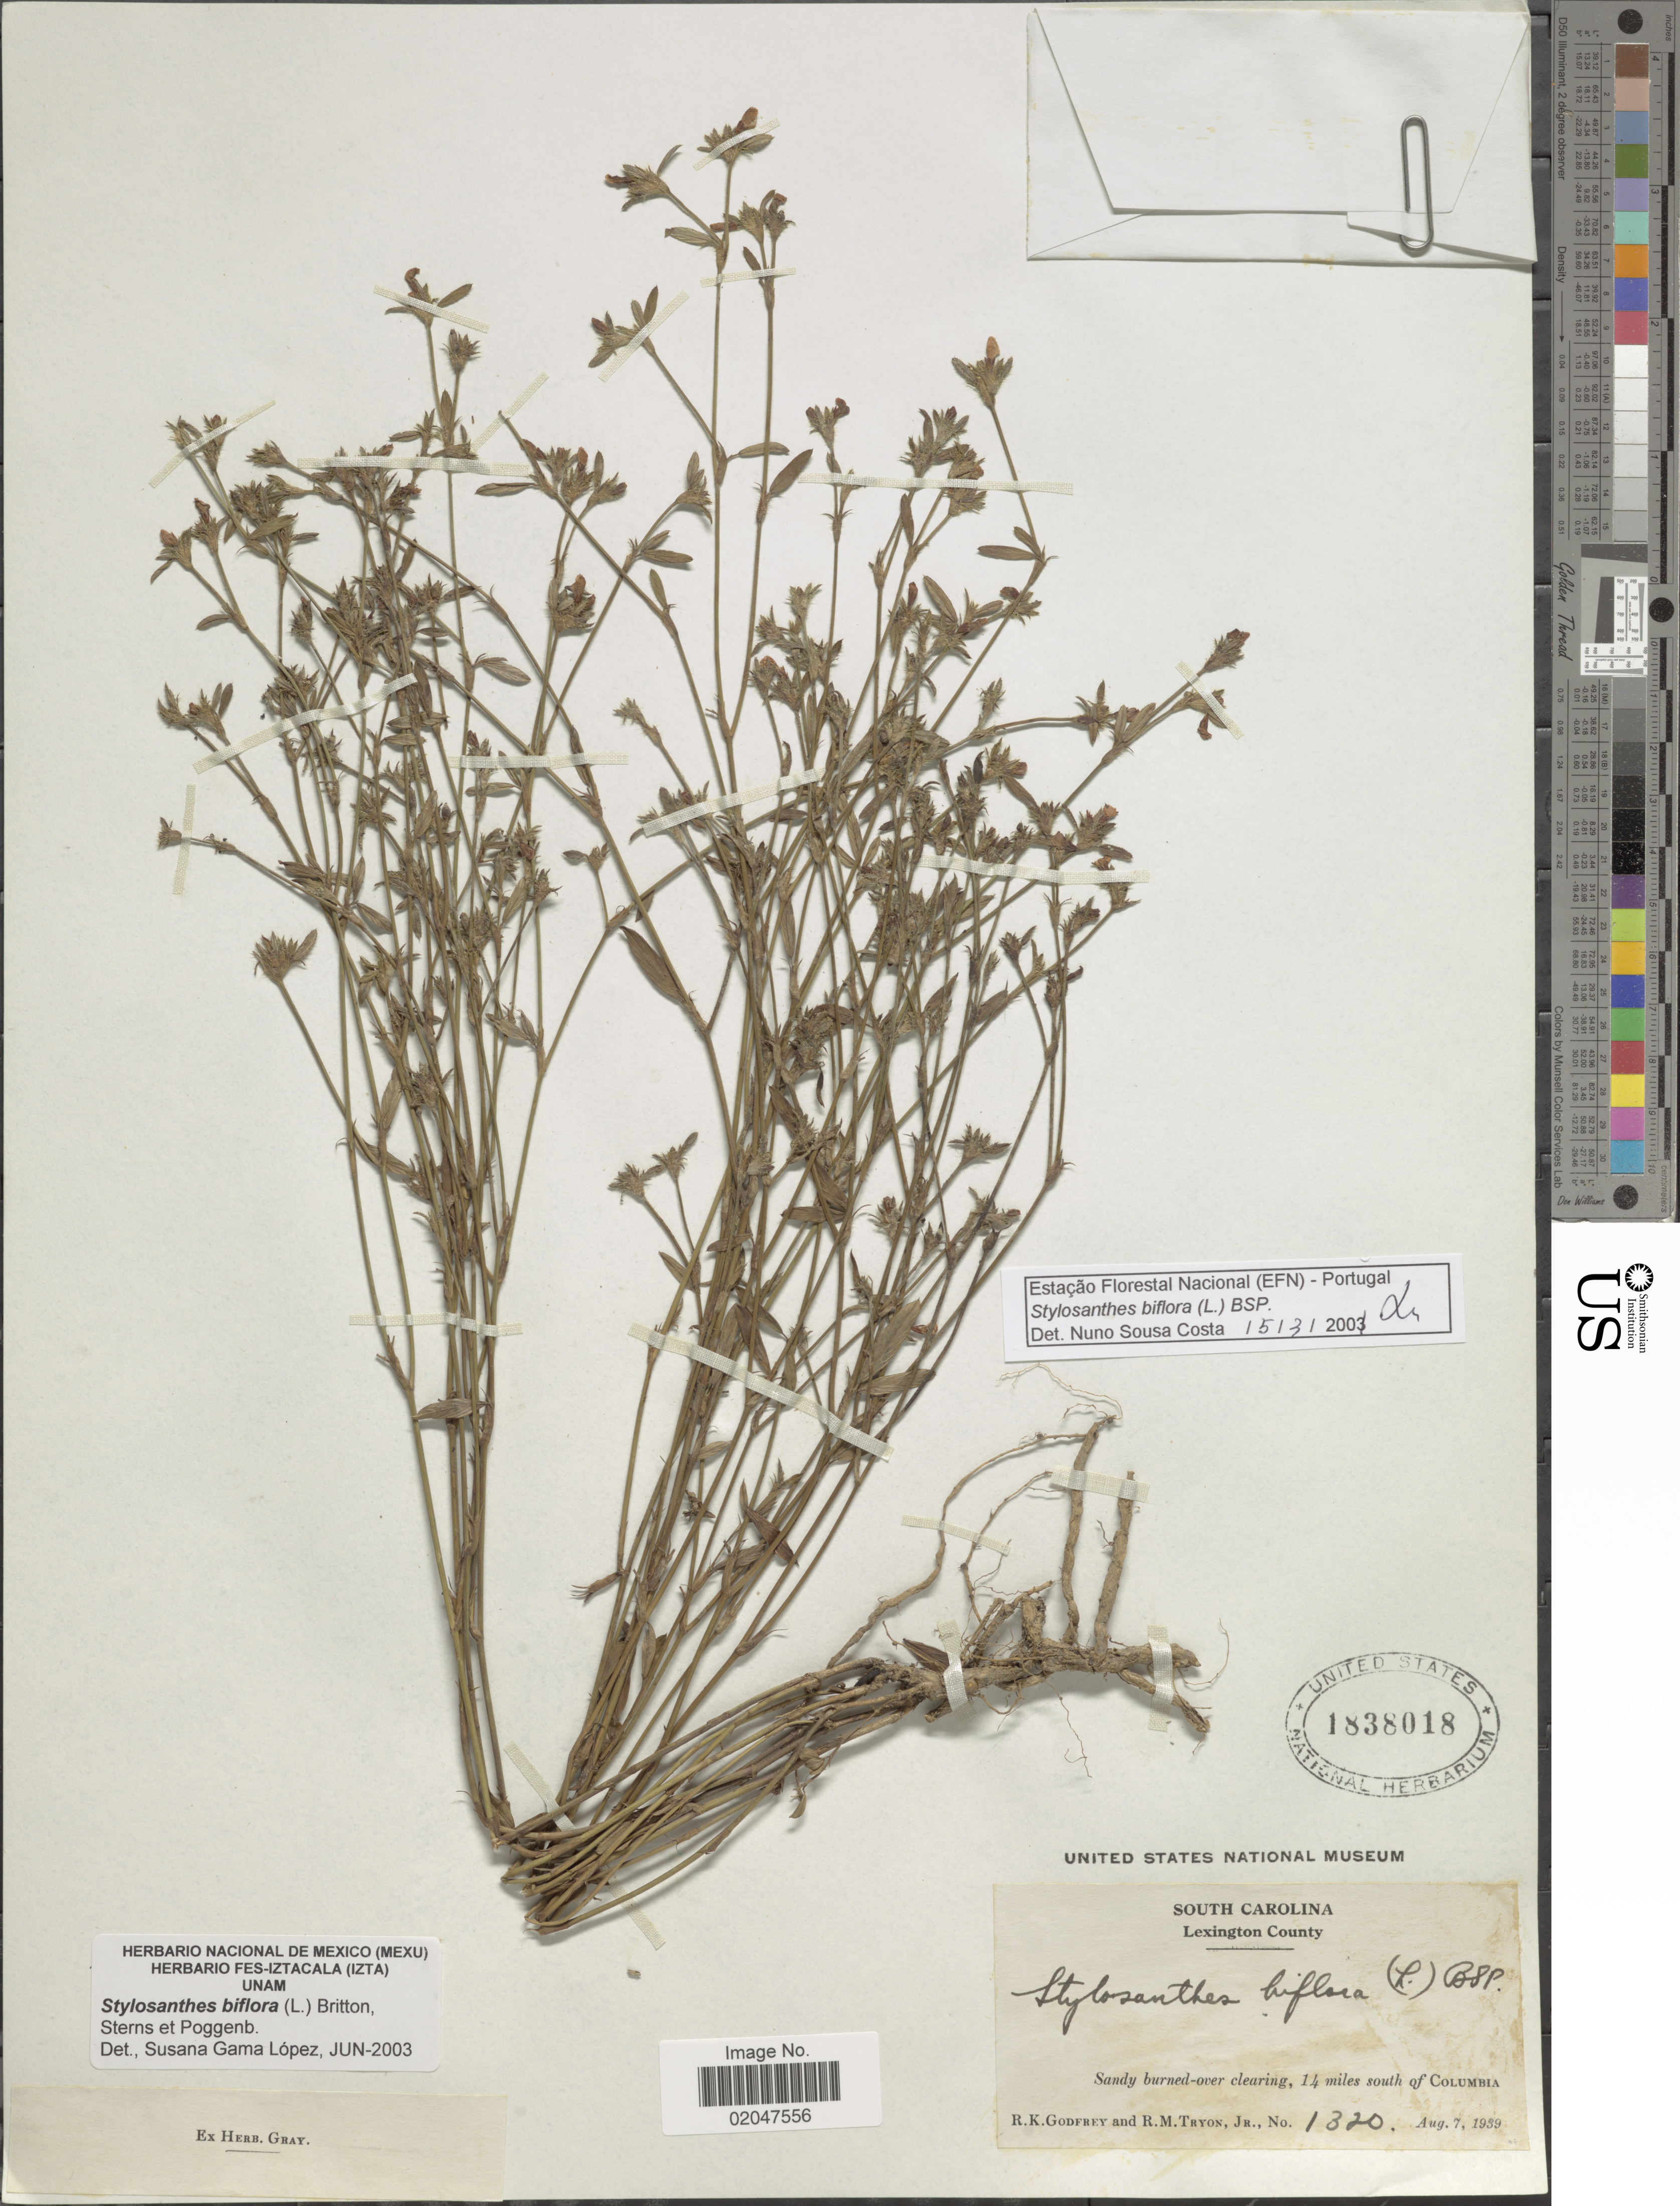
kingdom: Plantae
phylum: Tracheophyta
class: Magnoliopsida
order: Fabales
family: Fabaceae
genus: Stylosanthes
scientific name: Stylosanthes biflora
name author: (L.) Britton et al.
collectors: R. K. Godfrey & R. M. Tryon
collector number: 1320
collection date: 1939-08-07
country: United States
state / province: South Carolina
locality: Lexington County, 14 miles south of Columbia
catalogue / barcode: US 1838018